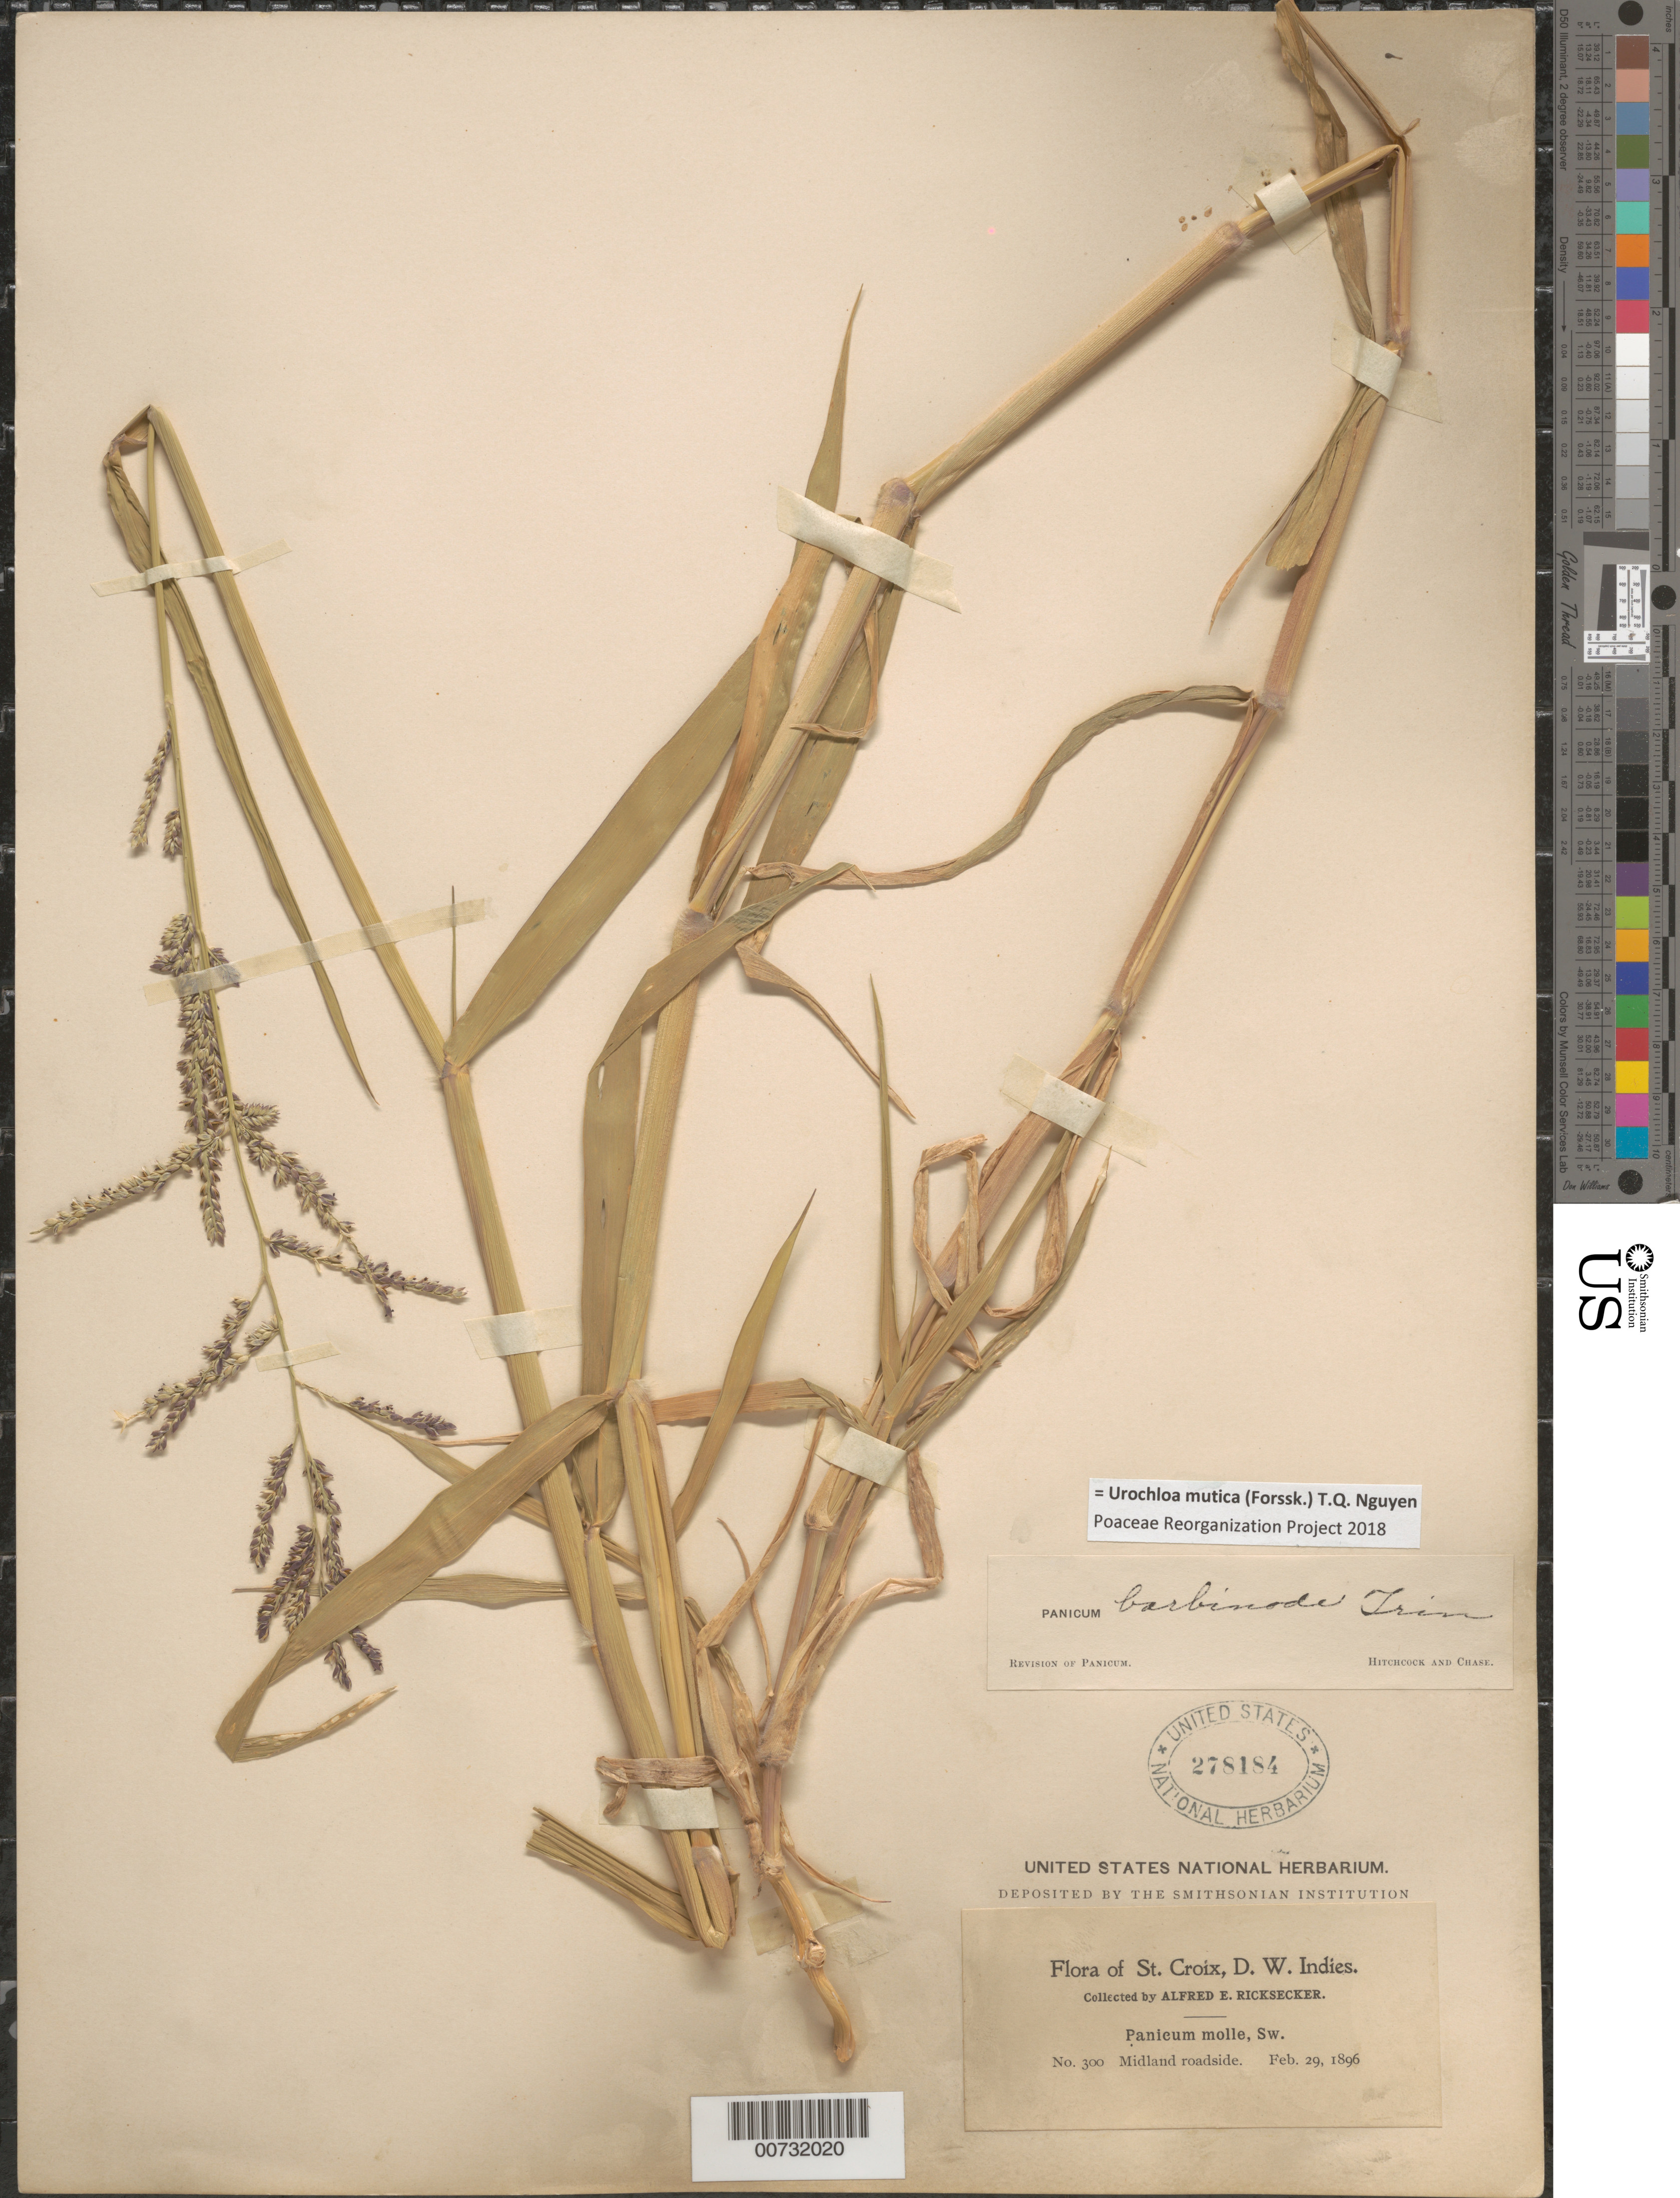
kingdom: Plantae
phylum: Tracheophyta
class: Liliopsida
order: Poales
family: Poaceae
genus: Urochloa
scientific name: Urochloa mutica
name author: (Forssk.) T.Q. Nguyen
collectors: A. E. Ricksecker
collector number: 300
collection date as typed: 29 Feb 1896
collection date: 1896-02-29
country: U.S. Virgin Islands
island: St. Croix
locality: Midland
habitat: Midland roadside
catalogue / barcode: US 278184